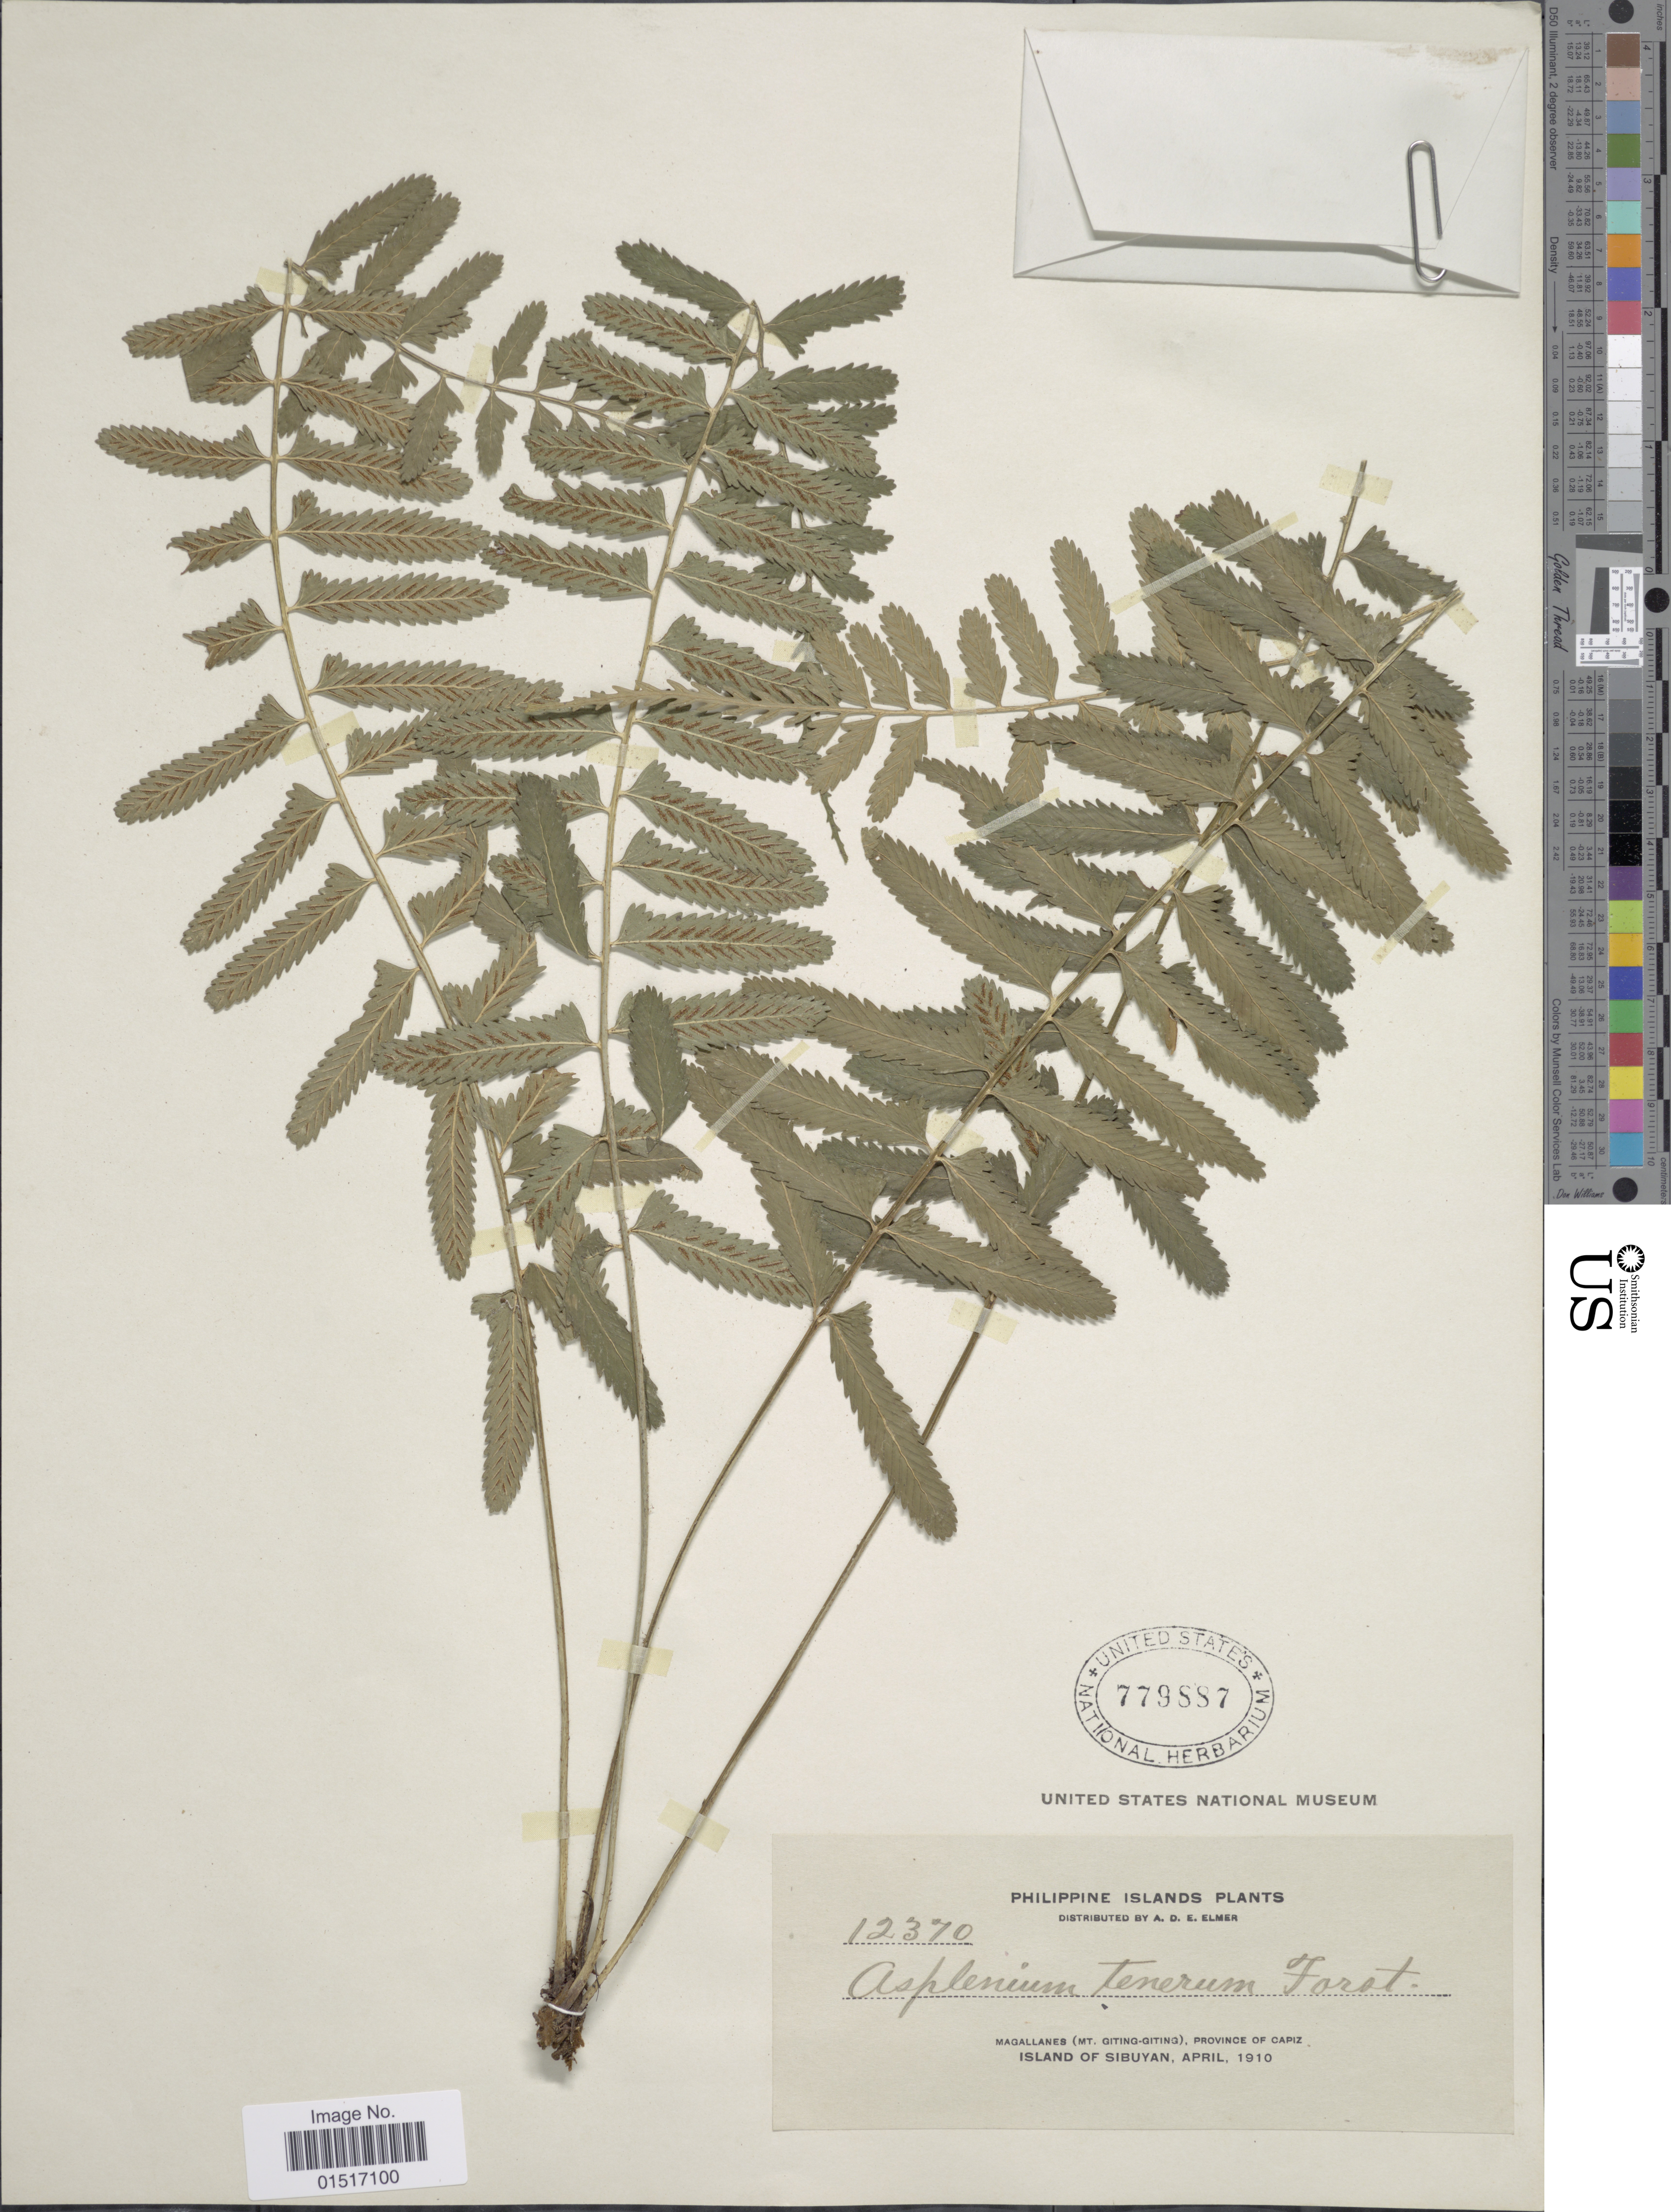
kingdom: Plantae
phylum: Tracheophyta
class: Polypodiopsida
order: Polypodiales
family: Aspleniaceae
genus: Asplenium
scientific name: Asplenium tenerum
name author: G. Forst.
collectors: A. D. E. Elmer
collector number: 12370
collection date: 1910-04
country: Philippines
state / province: Western Visayas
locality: Magallanes (Mt. Gitinq-Gitinq), Province of Capiz. Island of Sibuyan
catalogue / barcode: US 779887